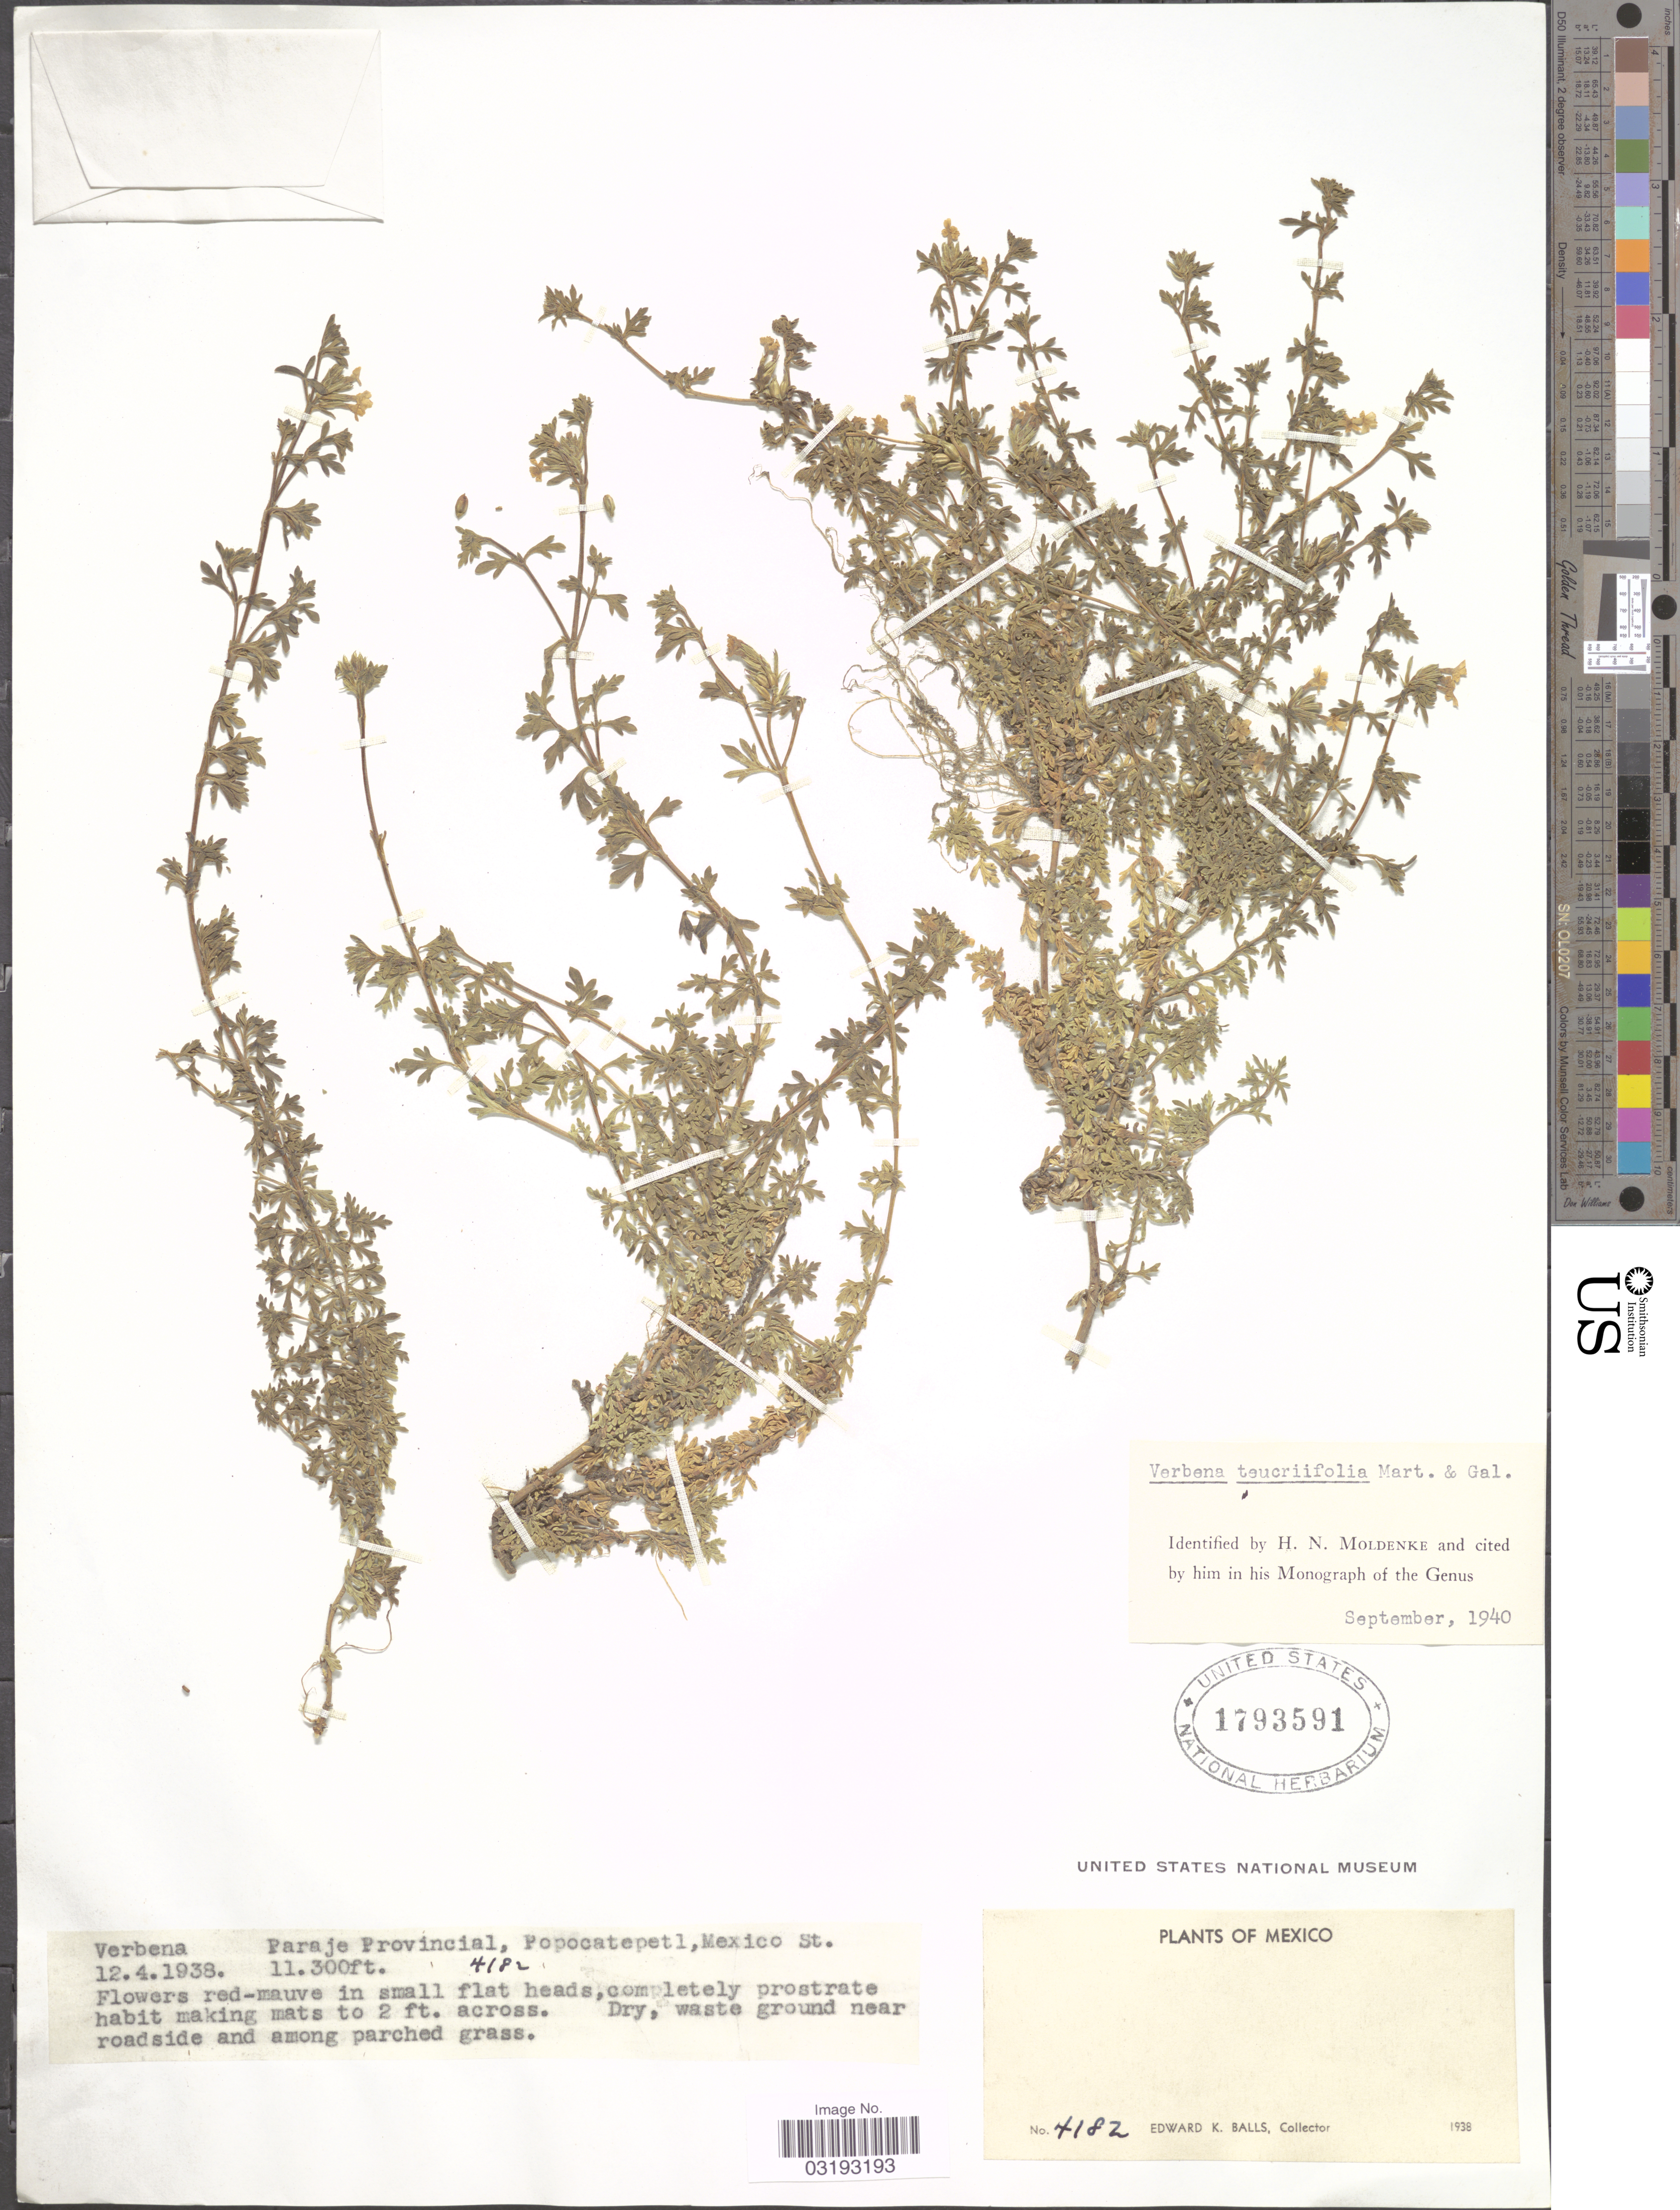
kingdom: Plantae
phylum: Tracheophyta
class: Magnoliopsida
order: Lamiales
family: Verbenaceae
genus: Verbena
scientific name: Verbena teucriifolia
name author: M. Martens & Galeotti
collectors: E. K. Balls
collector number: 4182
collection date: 1938-04-12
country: Mexico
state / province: México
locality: Paraje Provincial, Popocatepetl, Mexico St.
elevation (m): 3444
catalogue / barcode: US 1793591